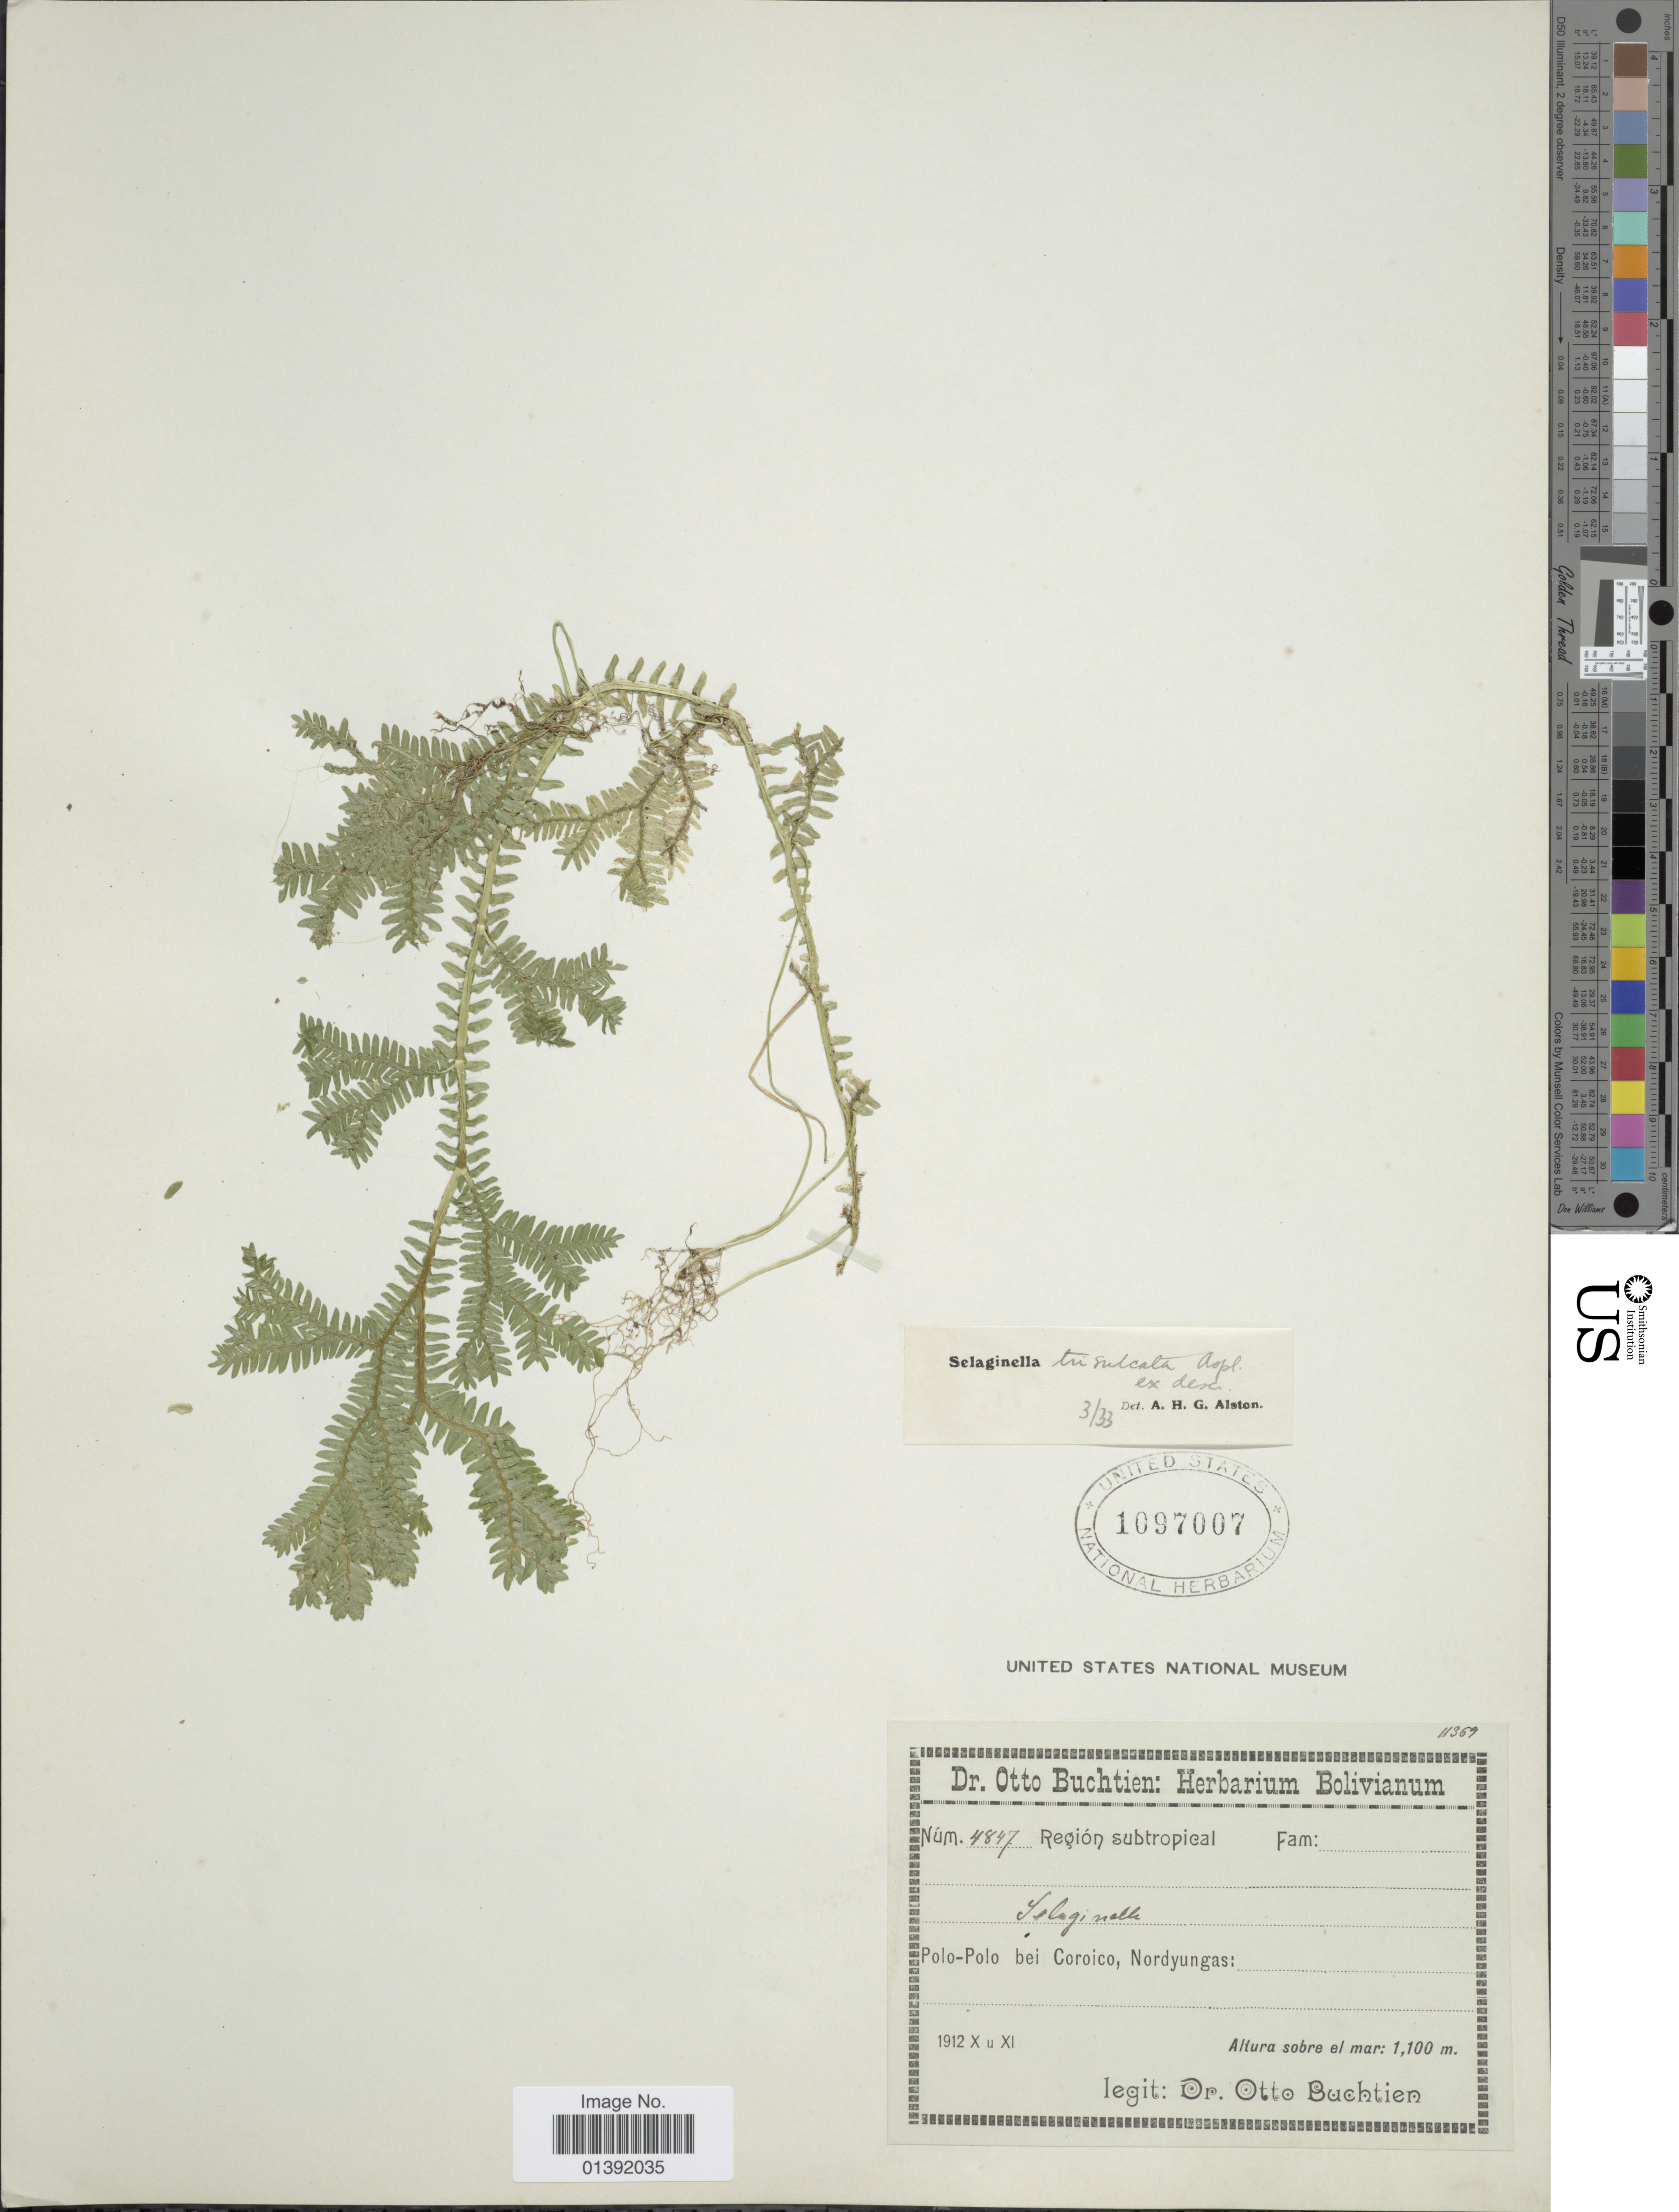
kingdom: Plantae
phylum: Tracheophyta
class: Lycopodiopsida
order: Selaginellales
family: Selaginellaceae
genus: Selaginella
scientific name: Selaginella trisulcata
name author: Aspl.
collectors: O. Buchtien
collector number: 4847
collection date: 1912-10/1912-11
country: Bolivia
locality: Polo-Polo bei Coroico, Nordyungas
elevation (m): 1100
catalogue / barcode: US 1097007